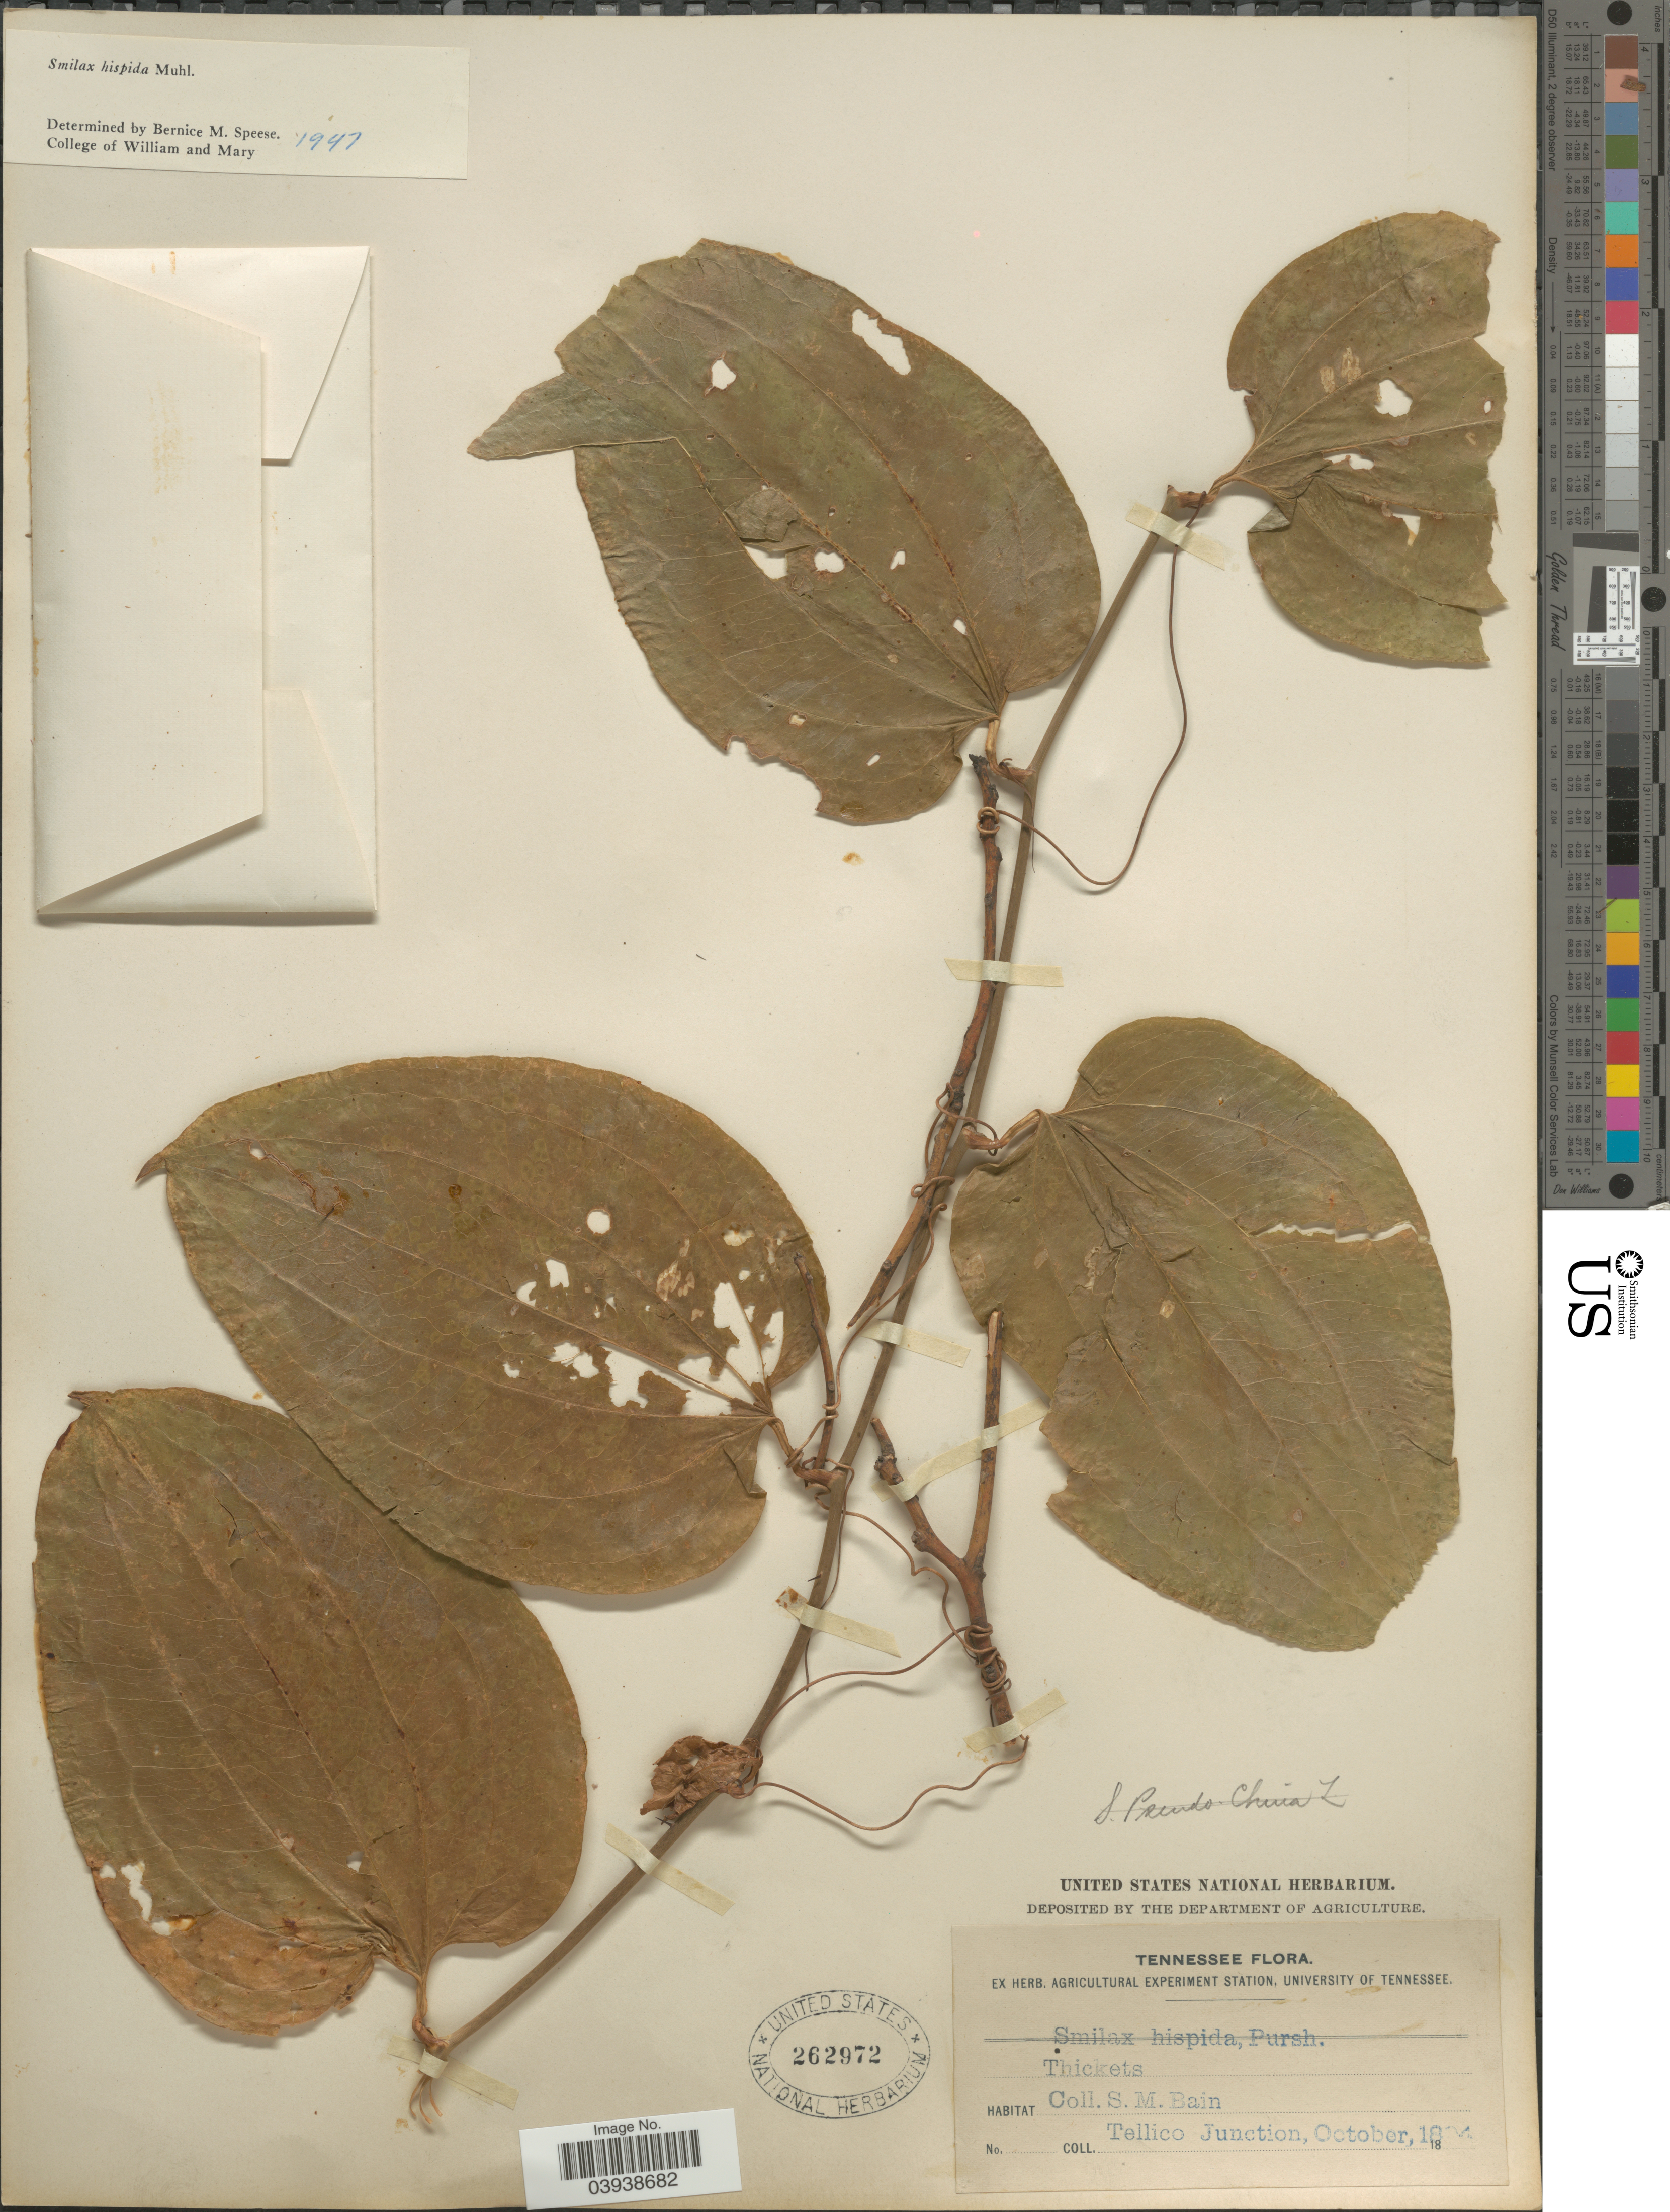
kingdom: Plantae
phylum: Tracheophyta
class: Liliopsida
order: Liliales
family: Smilacaceae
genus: Smilax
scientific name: Smilax hispida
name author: Raf.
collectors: S. M. Bain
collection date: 1800-10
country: United States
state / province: Tennessee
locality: Tellico Junction.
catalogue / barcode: US 262972